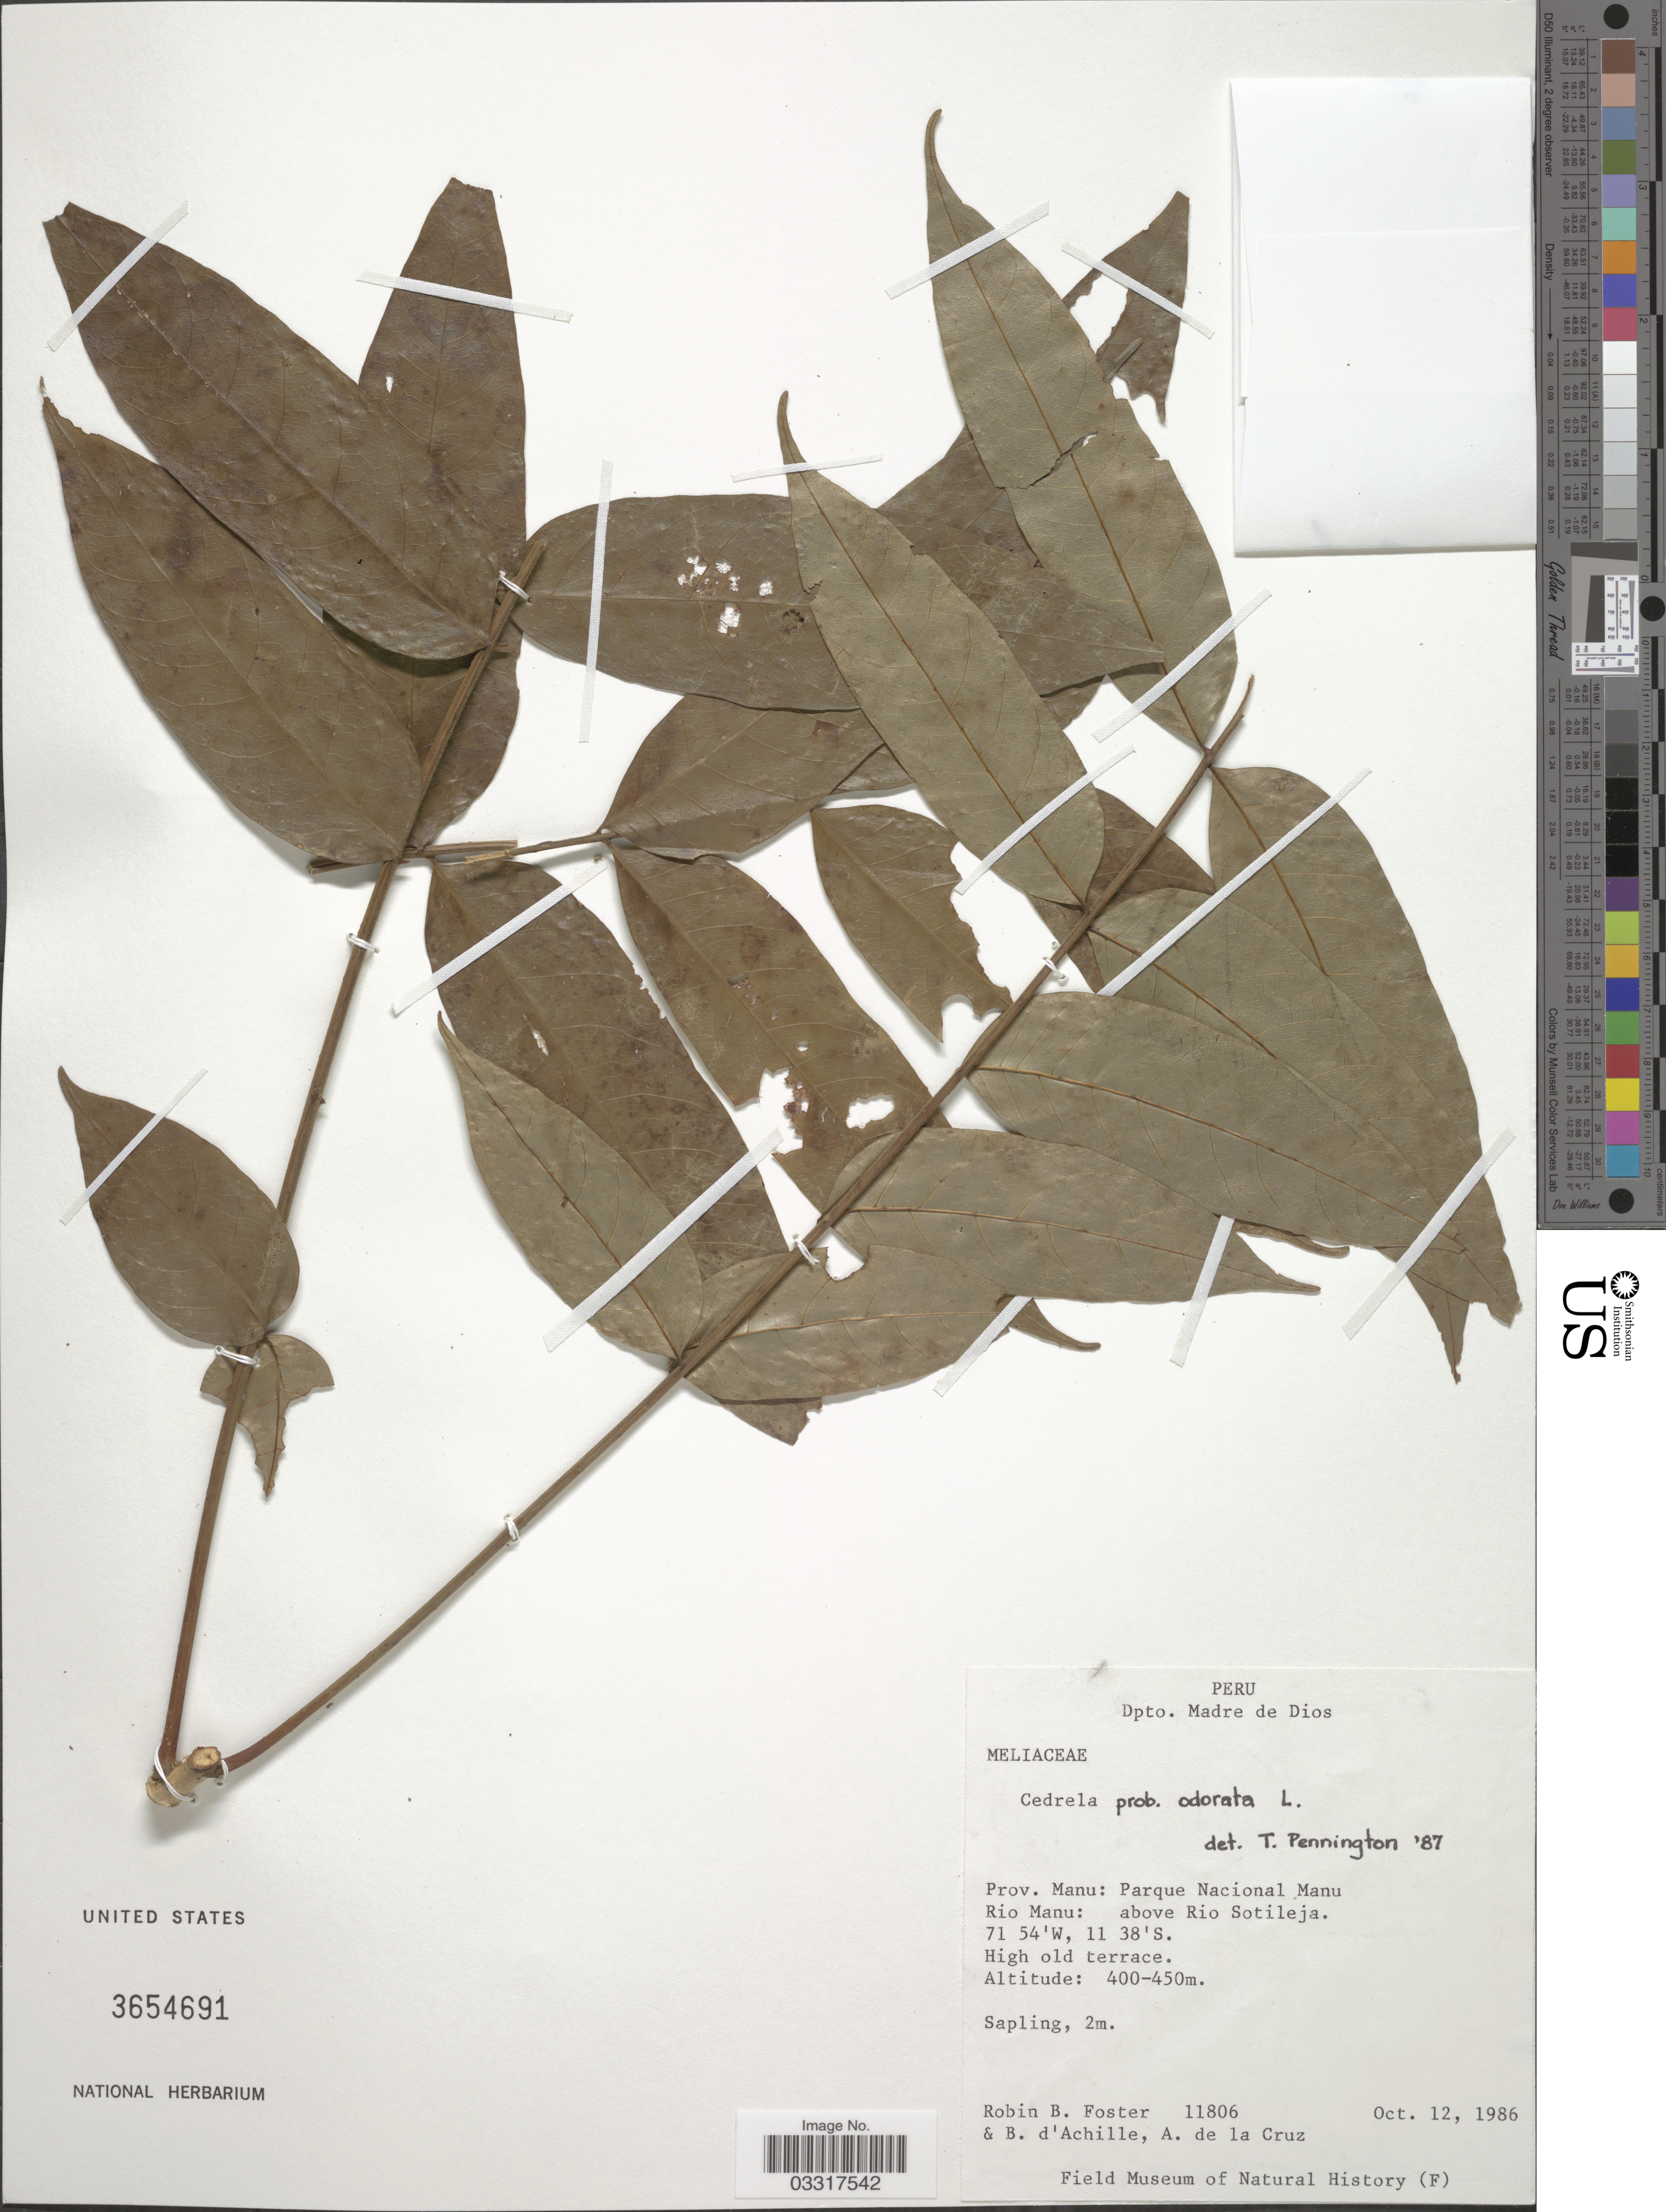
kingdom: Plantae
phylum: Tracheophyta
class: Magnoliopsida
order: Sapindales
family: Meliaceae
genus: Cedrela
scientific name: Cedrela odorata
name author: L.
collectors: R. B. Foster, B. d'Achille & A. De la Cruz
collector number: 11806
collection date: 1986-10-12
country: Peru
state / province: Madre de Dios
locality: Dpto. Madre de Dios. Prov. Manu: Parque Nacional Manu. Rio Manu: above Rio Sotileja.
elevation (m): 400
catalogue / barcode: US 3654691